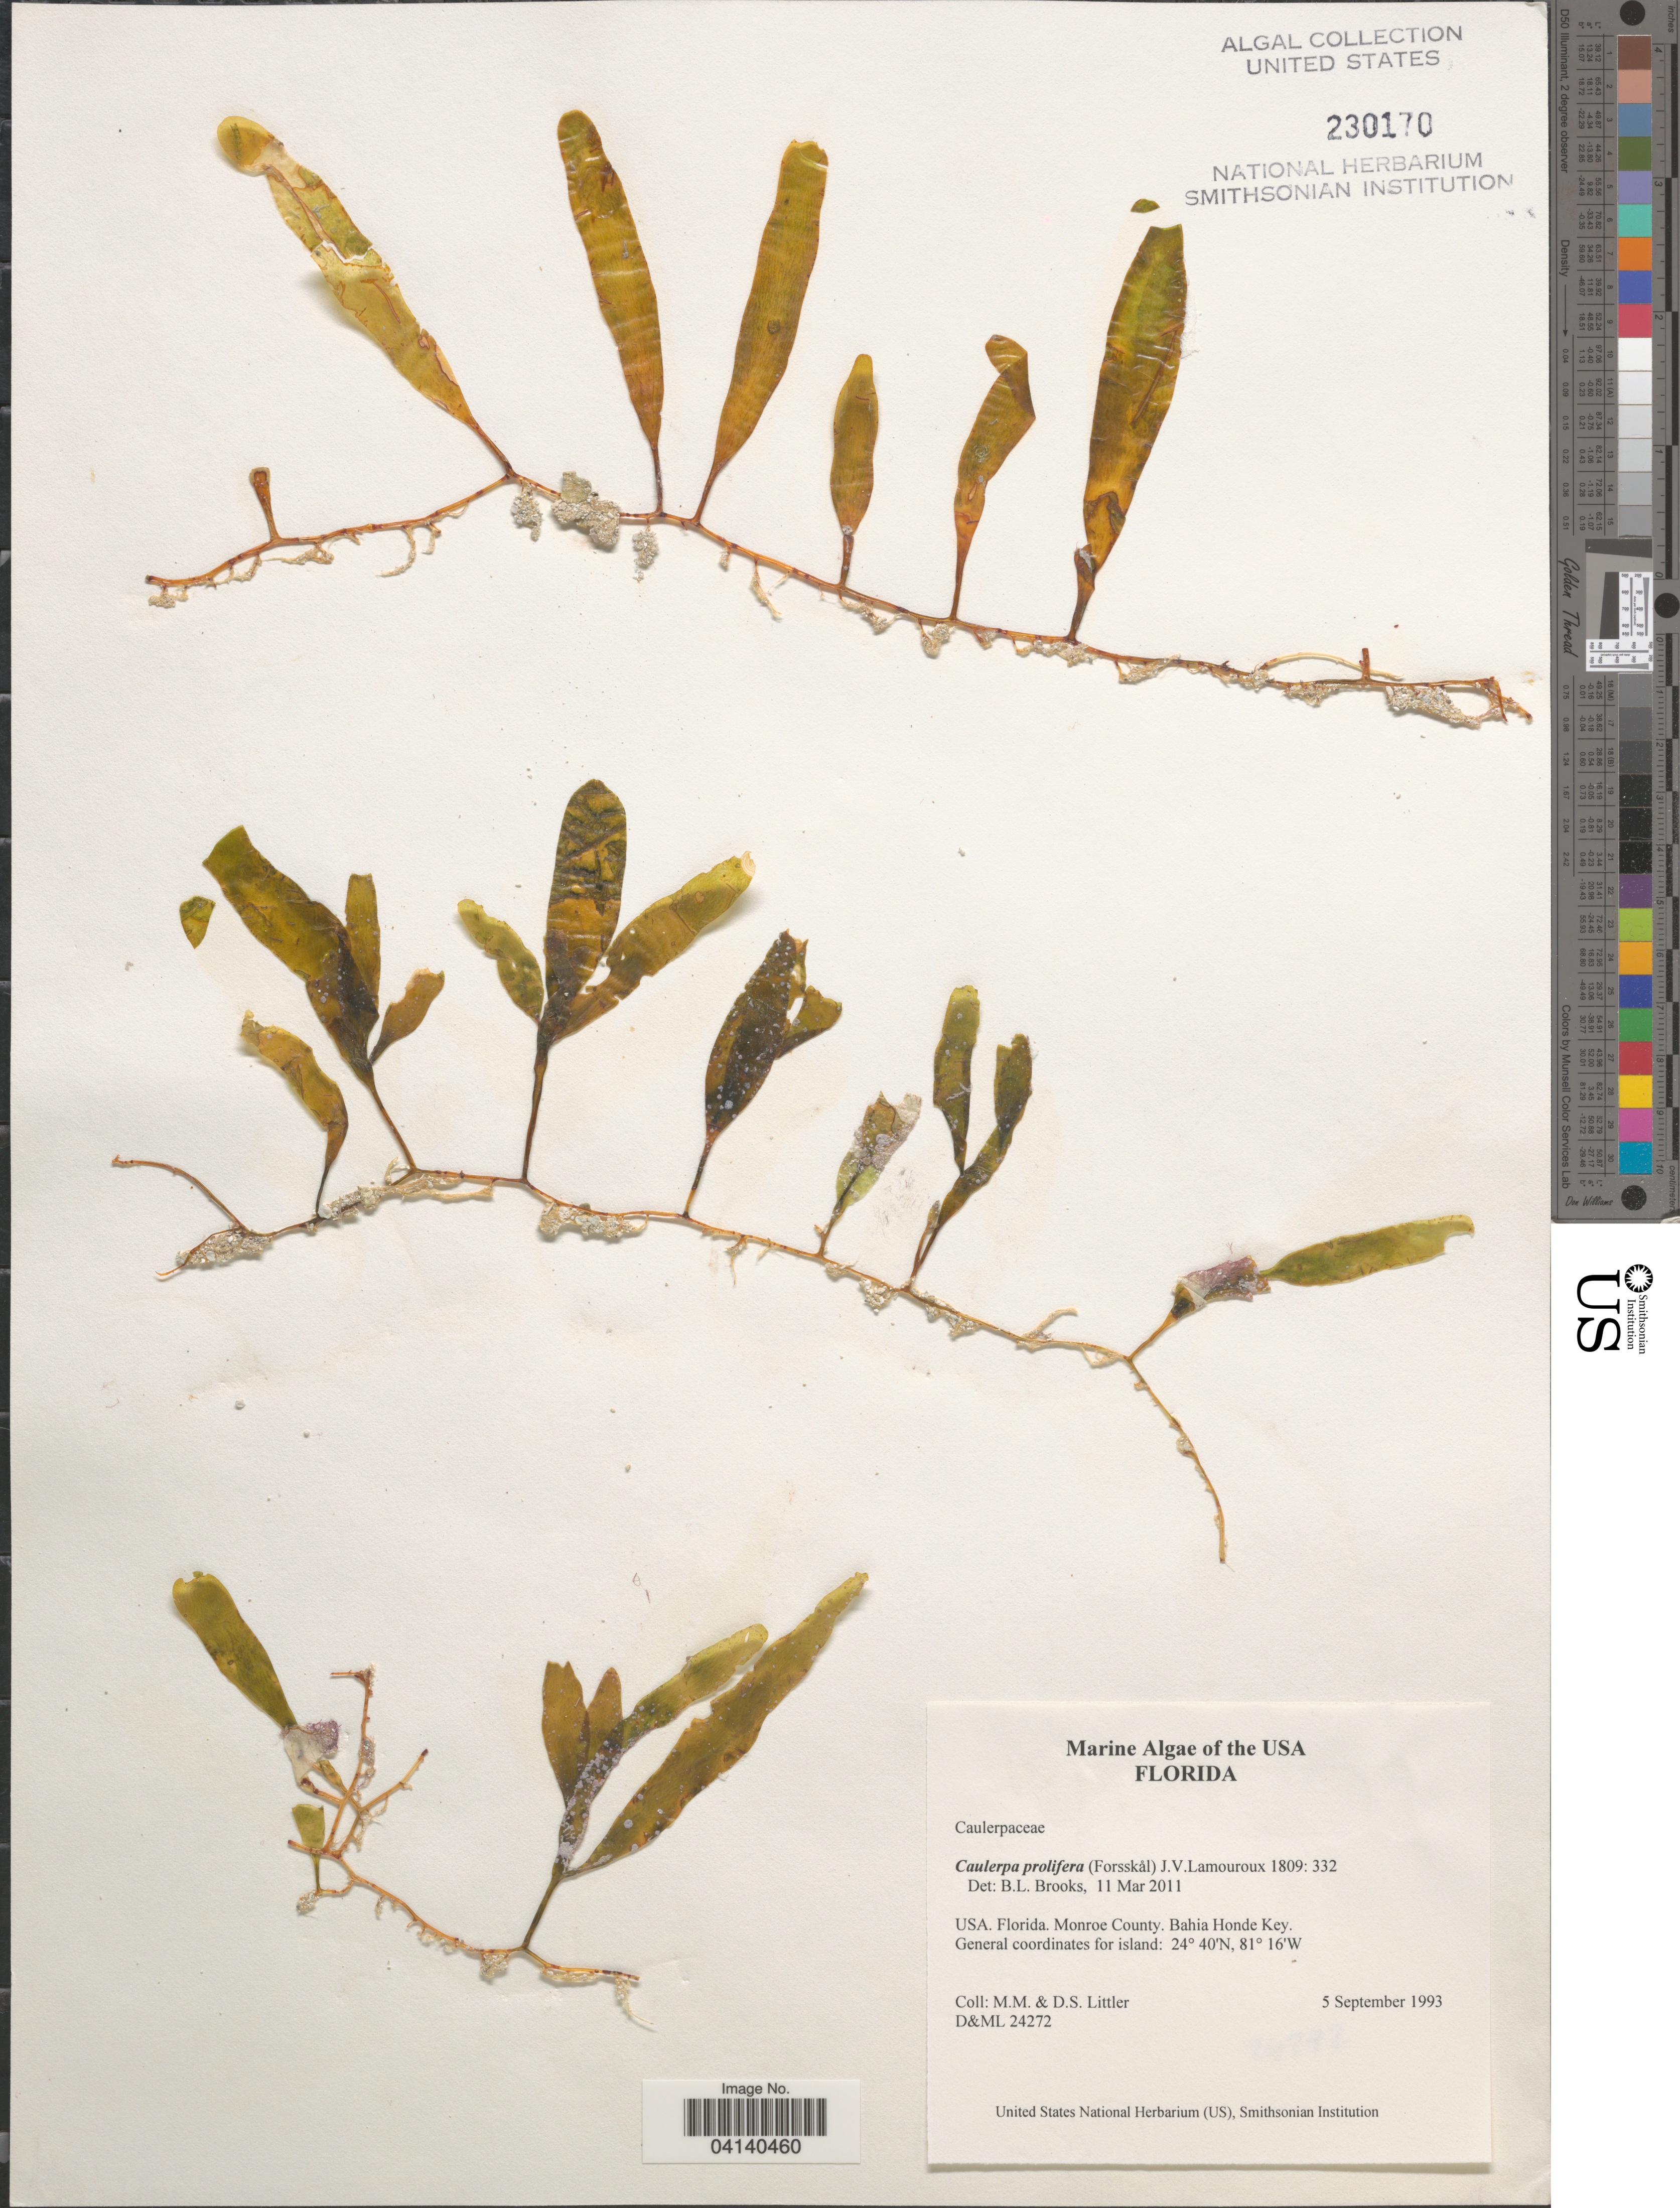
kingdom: Plantae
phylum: Chlorophyta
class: Ulvophyceae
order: Bryopsidales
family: Caulerpaceae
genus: Caulerpa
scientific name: Caulerpa prolifera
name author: (Forssk.) J.V.Lamouroux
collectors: D. S. Littler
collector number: D&ML24272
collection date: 1993-09-05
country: United States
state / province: Florida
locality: Monroe County. Bahia Honde Key.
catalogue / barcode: US 230170